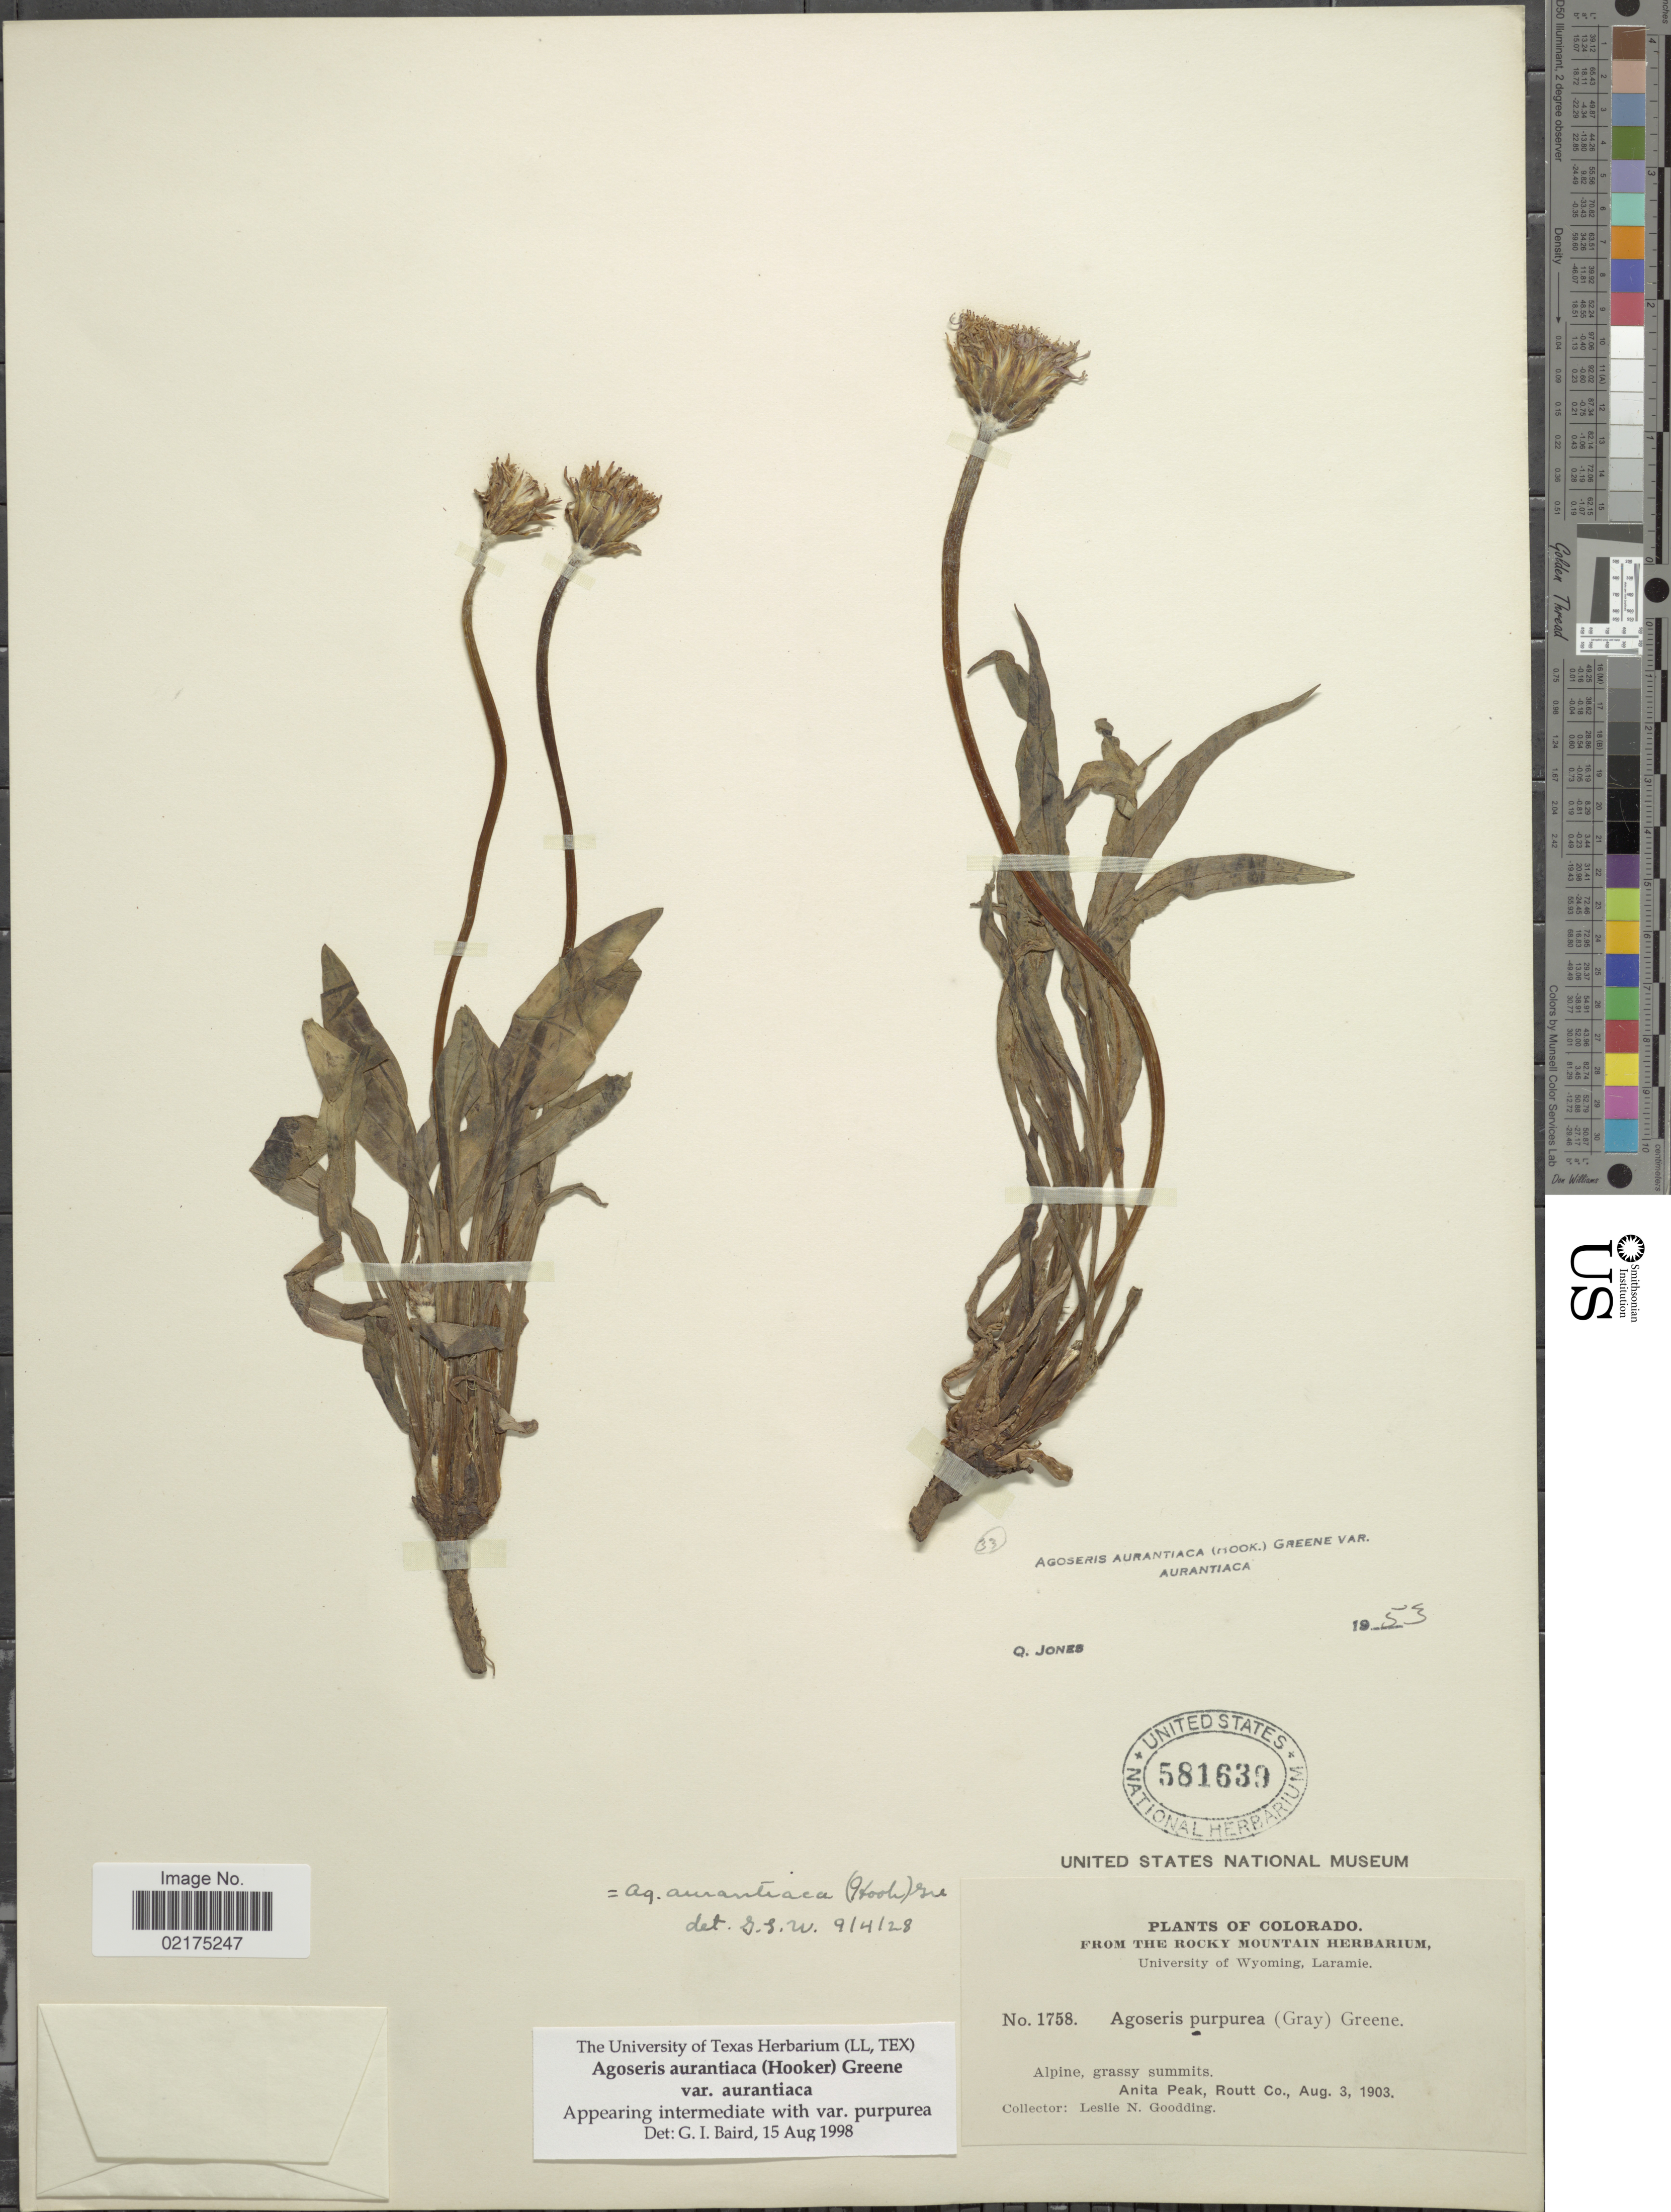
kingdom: Plantae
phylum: Tracheophyta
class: Magnoliopsida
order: Asterales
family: Asteraceae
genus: Agoseris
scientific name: Agoseris aurantiaca var. aurantiaca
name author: (Hook.) Greene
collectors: L. N. Goodding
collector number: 1758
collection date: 1903-08-03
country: United States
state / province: Colorado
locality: Anita Peak, Routt Co.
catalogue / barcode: US 581639